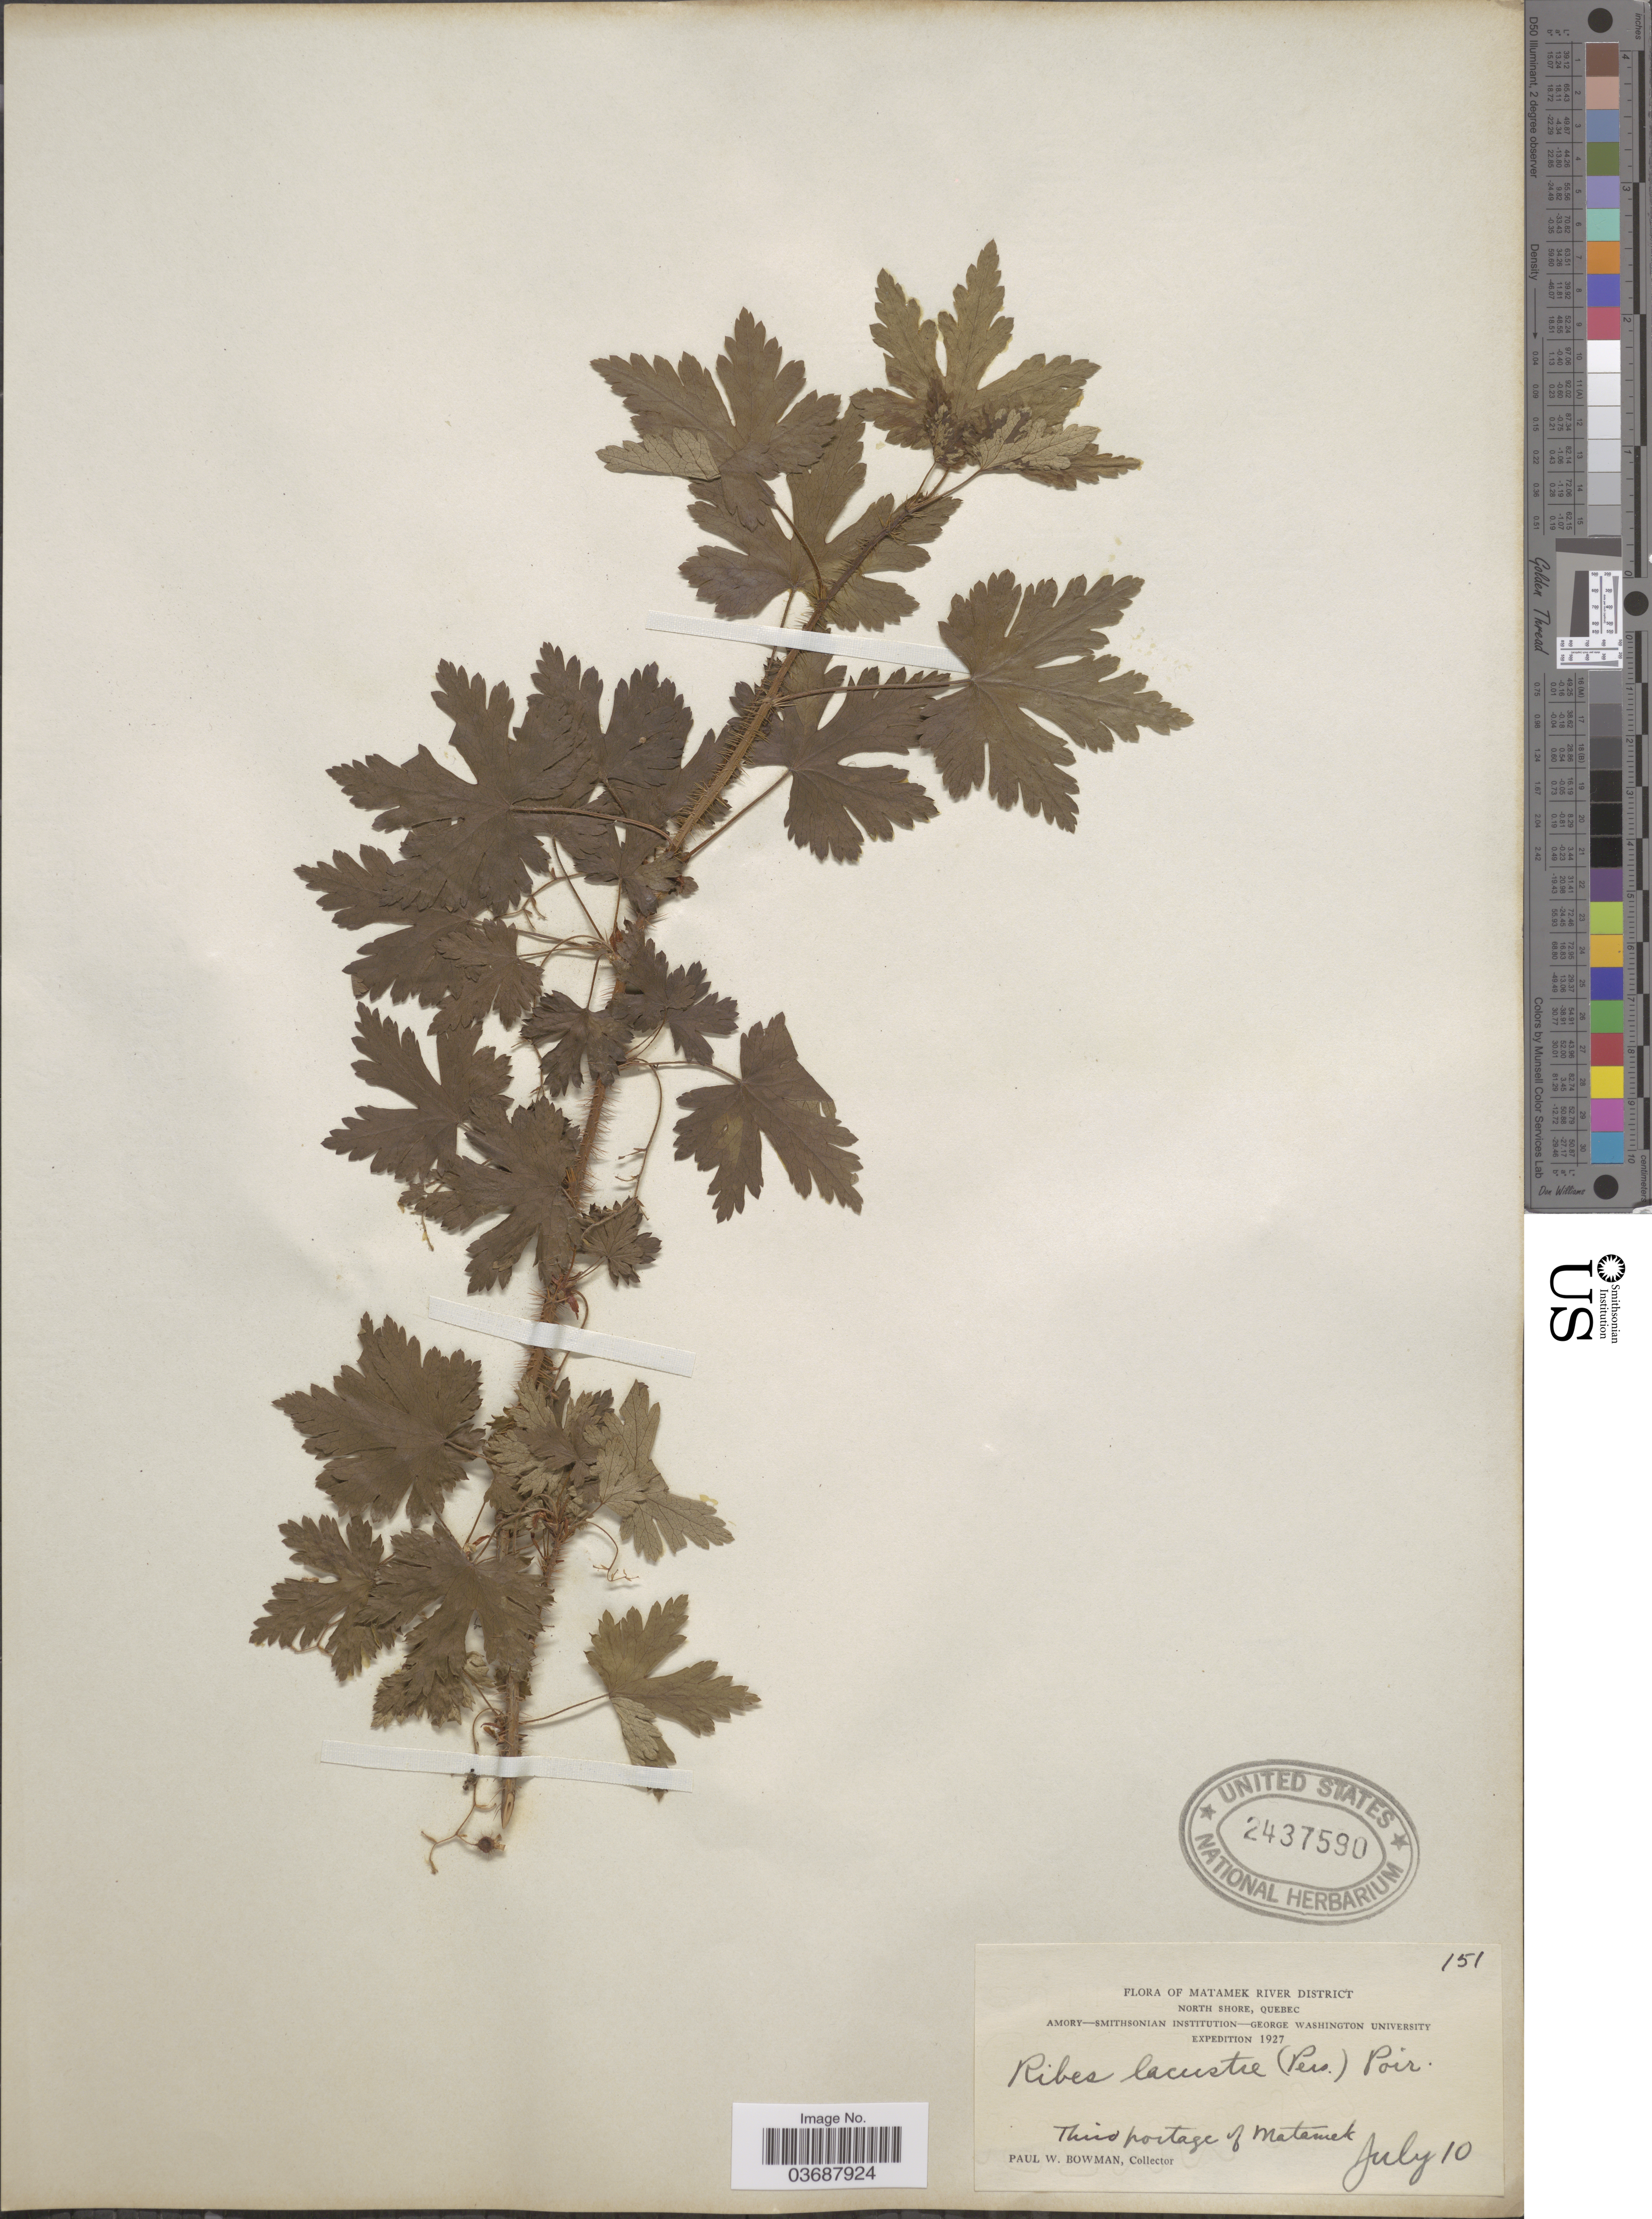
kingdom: Plantae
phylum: Tracheophyta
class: Magnoliopsida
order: Saxifragales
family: Grossulariaceae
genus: Ribes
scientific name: Ribes lacustre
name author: (Pers.) Poir.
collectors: P. Bowman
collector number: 151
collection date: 1927-07-10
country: Canada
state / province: Quebec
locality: Matamek River District. North Shore. Third portage of Matamek.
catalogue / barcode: US 2437590